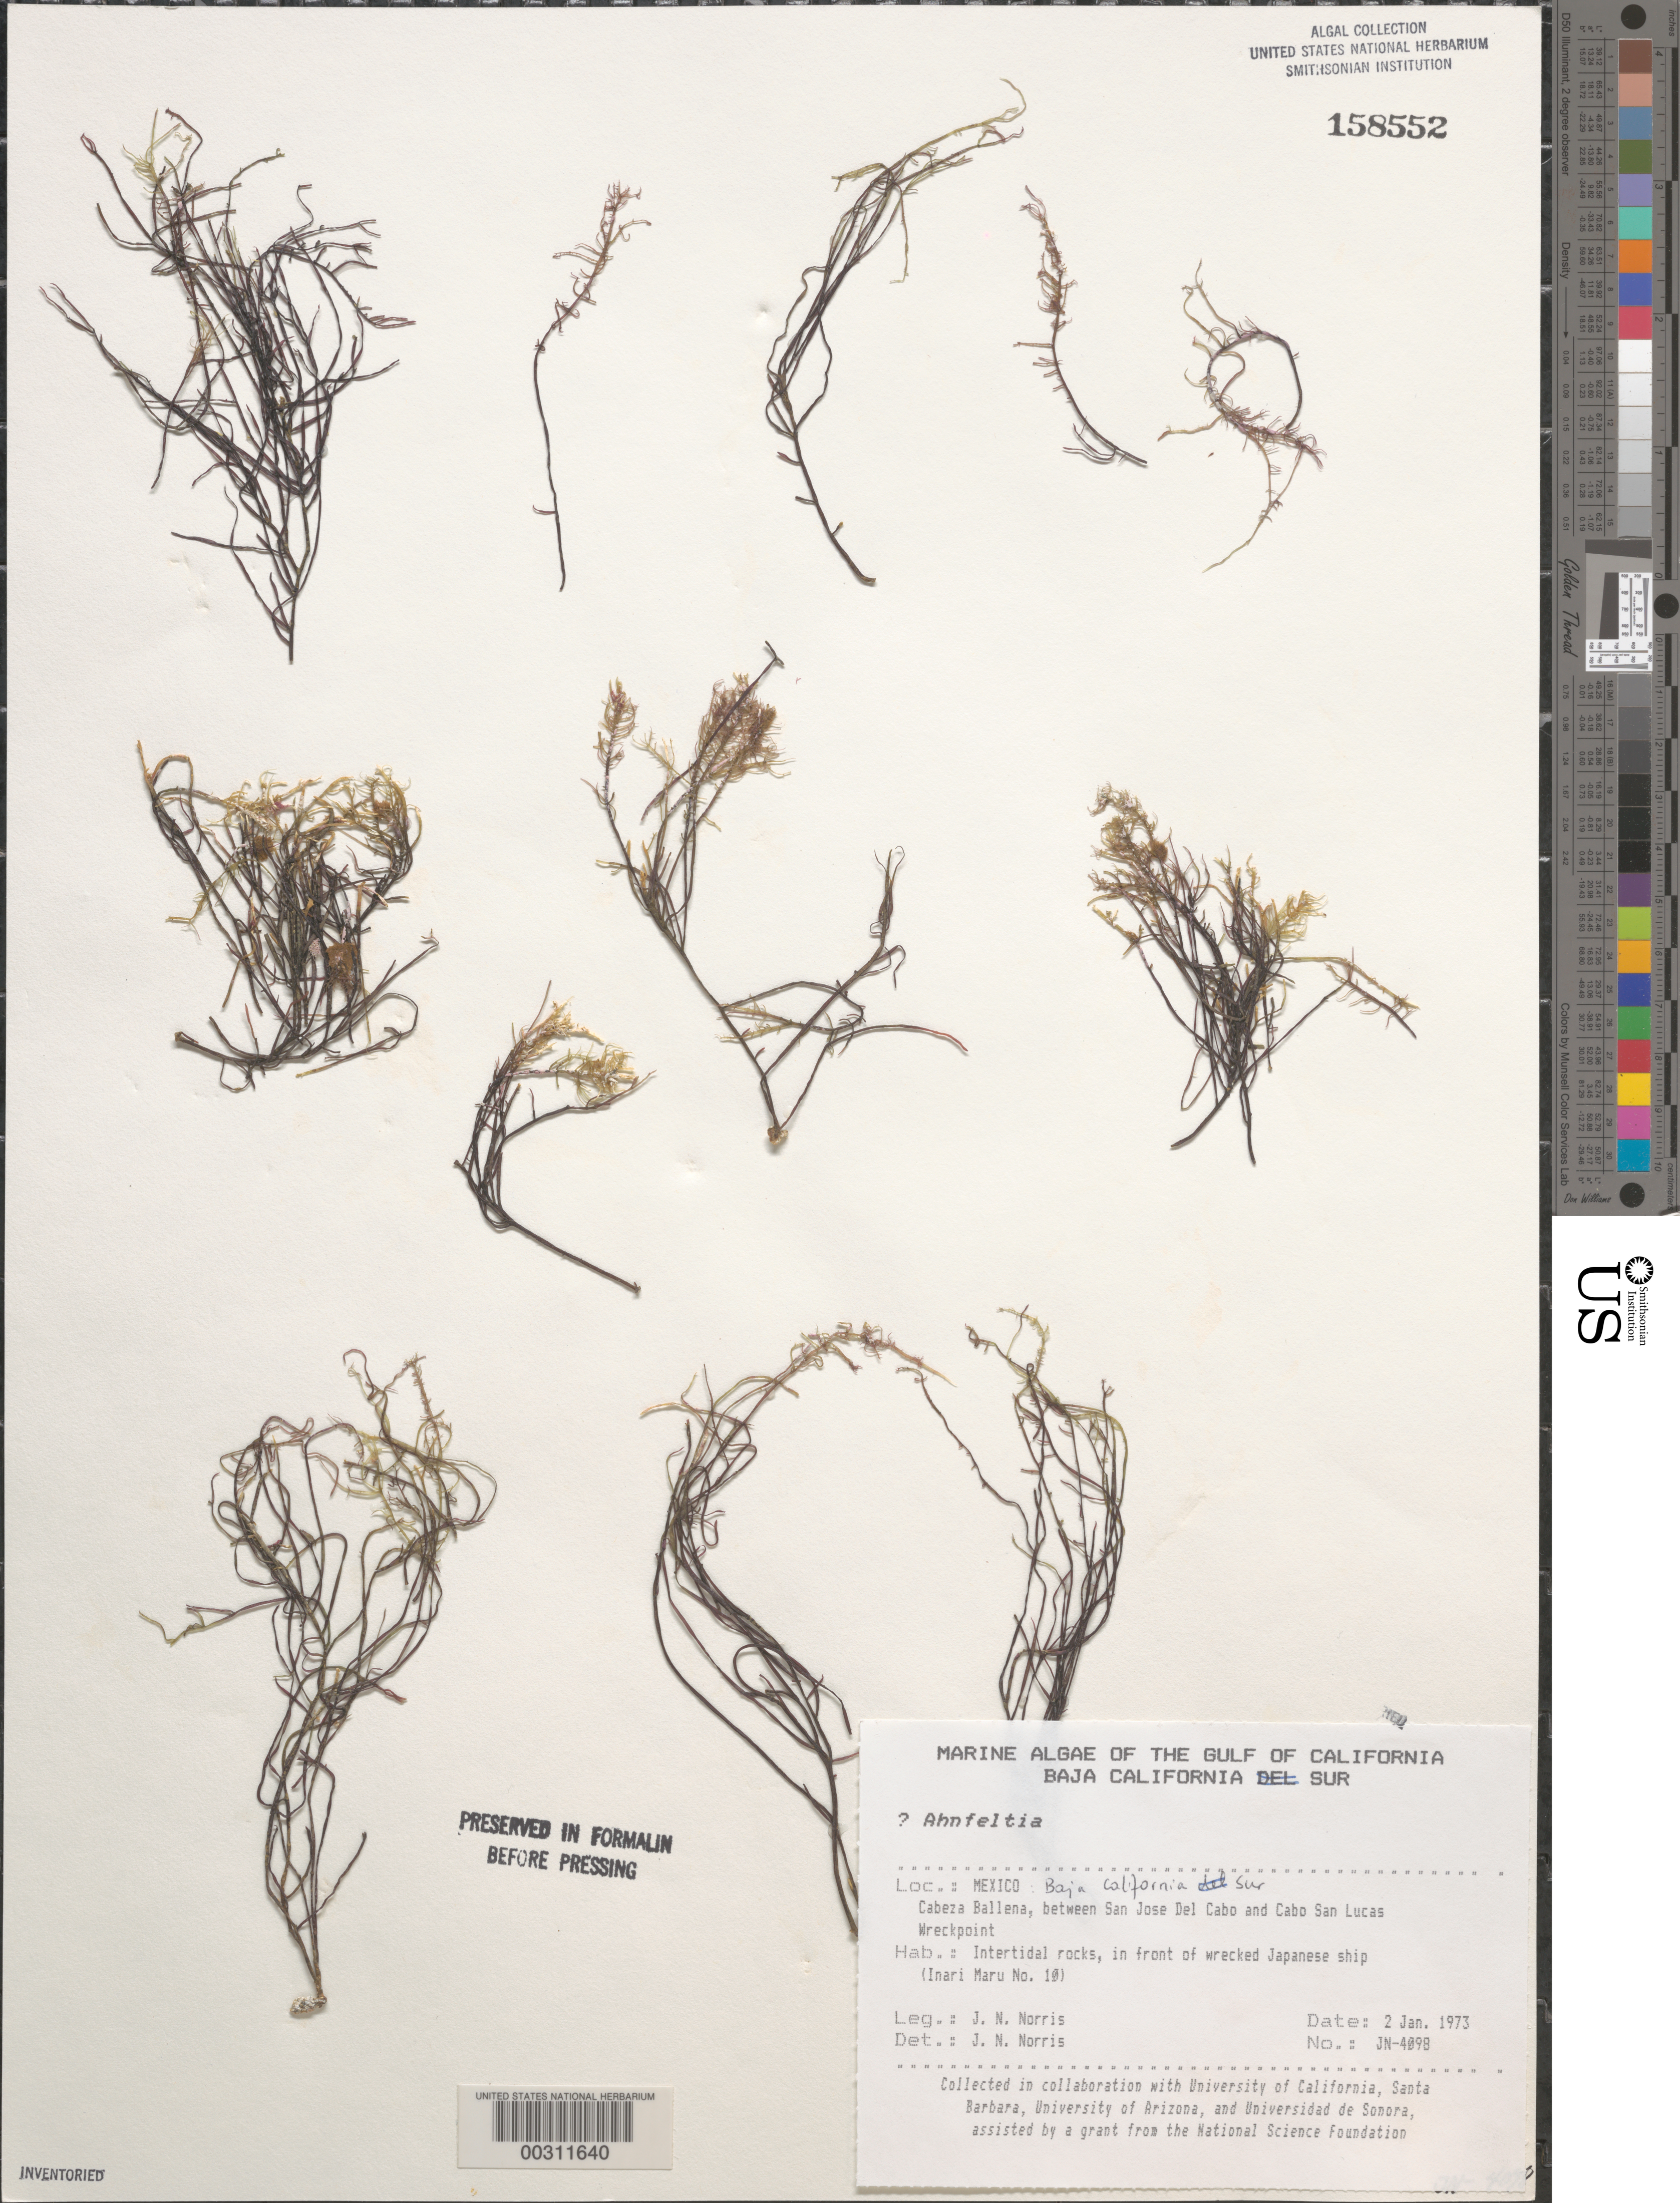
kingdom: Plantae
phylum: Rhodophyta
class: Florideophyceae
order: Ahnfeltiales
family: Ahnfeltiaceae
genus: Ahnfeltia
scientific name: Ahnfeltia sp.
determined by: Norris, James N.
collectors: J. N. Norris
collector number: JN-4098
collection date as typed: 02 Jan 1973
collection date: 1973-01-02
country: Mexico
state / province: Baja California Sur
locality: Cabeza Ballena between San Jose del Cabo and Cabo San Lucas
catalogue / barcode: US 158552